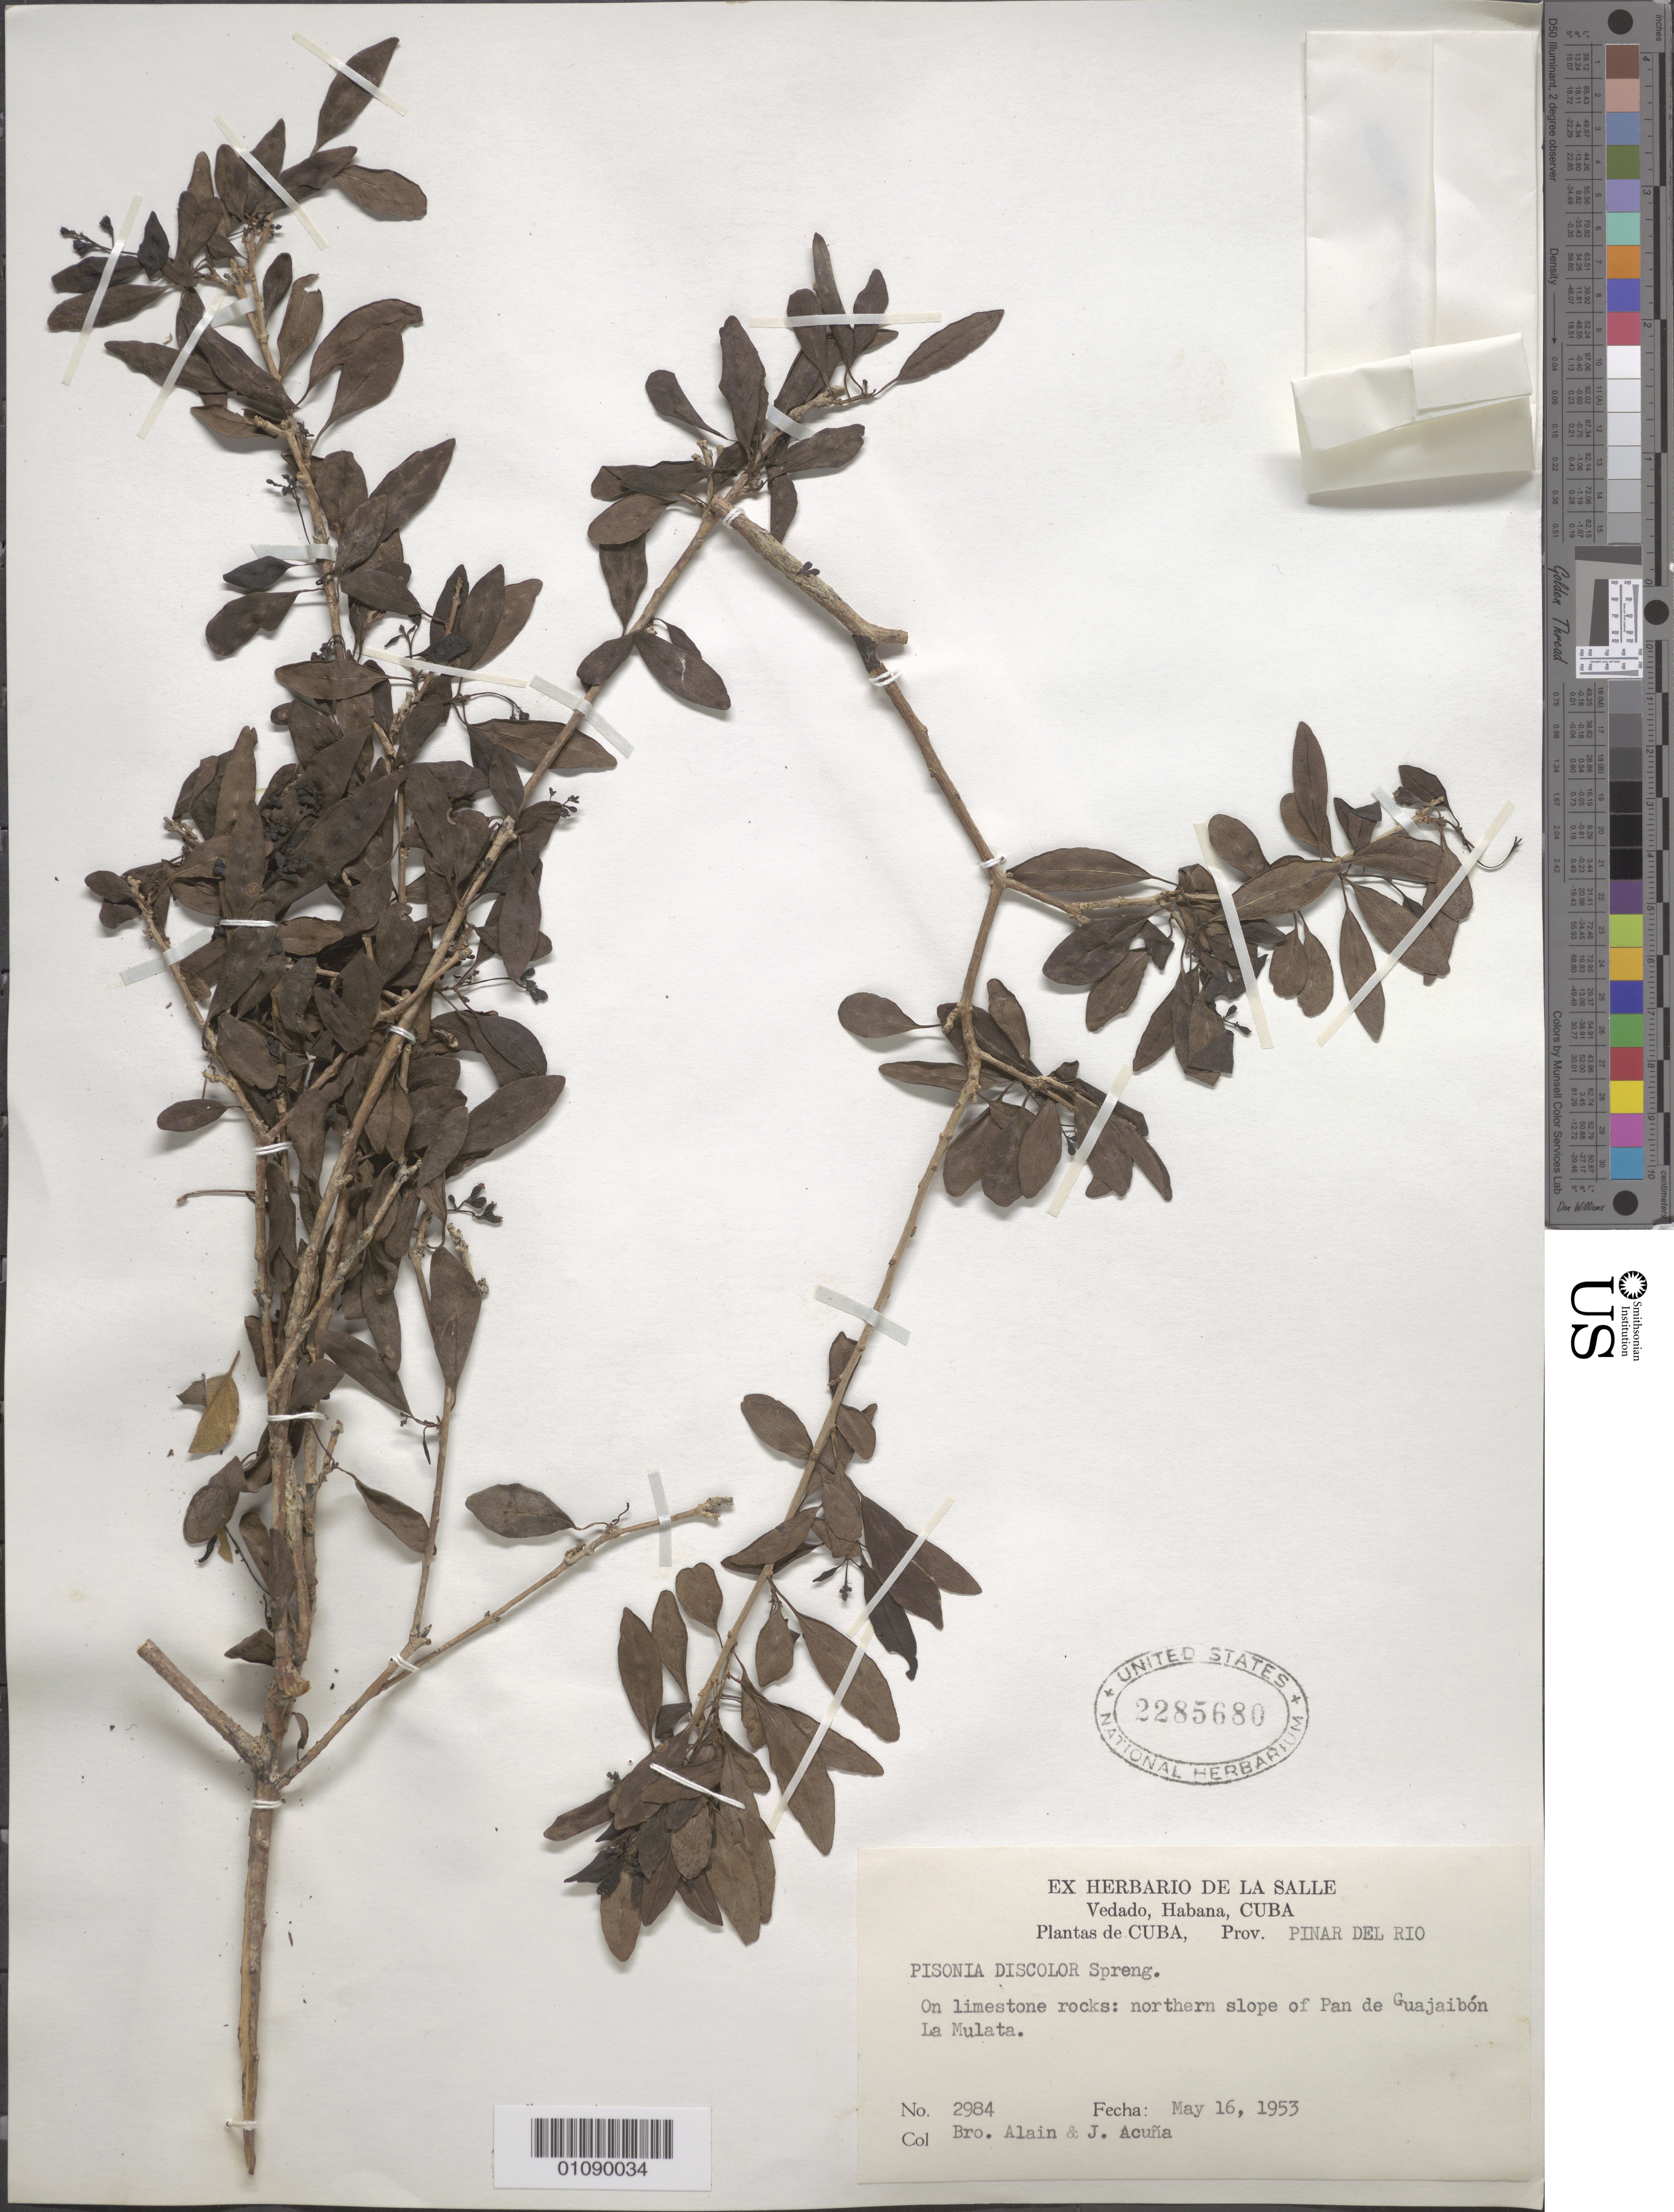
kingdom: Plantae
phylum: Tracheophyta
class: Magnoliopsida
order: Caryophyllales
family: Nyctaginaceae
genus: Guapira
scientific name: Guapira discolor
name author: (Spreng.) Little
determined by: Strong, Mark T., (BOT), Smithsonian Institution - National Museum of Natural History (UNITED STATES)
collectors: A. H. Liogier & J. Acuña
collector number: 2984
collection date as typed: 16 May 1953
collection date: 1953-05-16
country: Cuba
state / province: Pinar del Rio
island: Cuba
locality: La Mulata, N slope of Pan de Guajaibon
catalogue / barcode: US 2285680